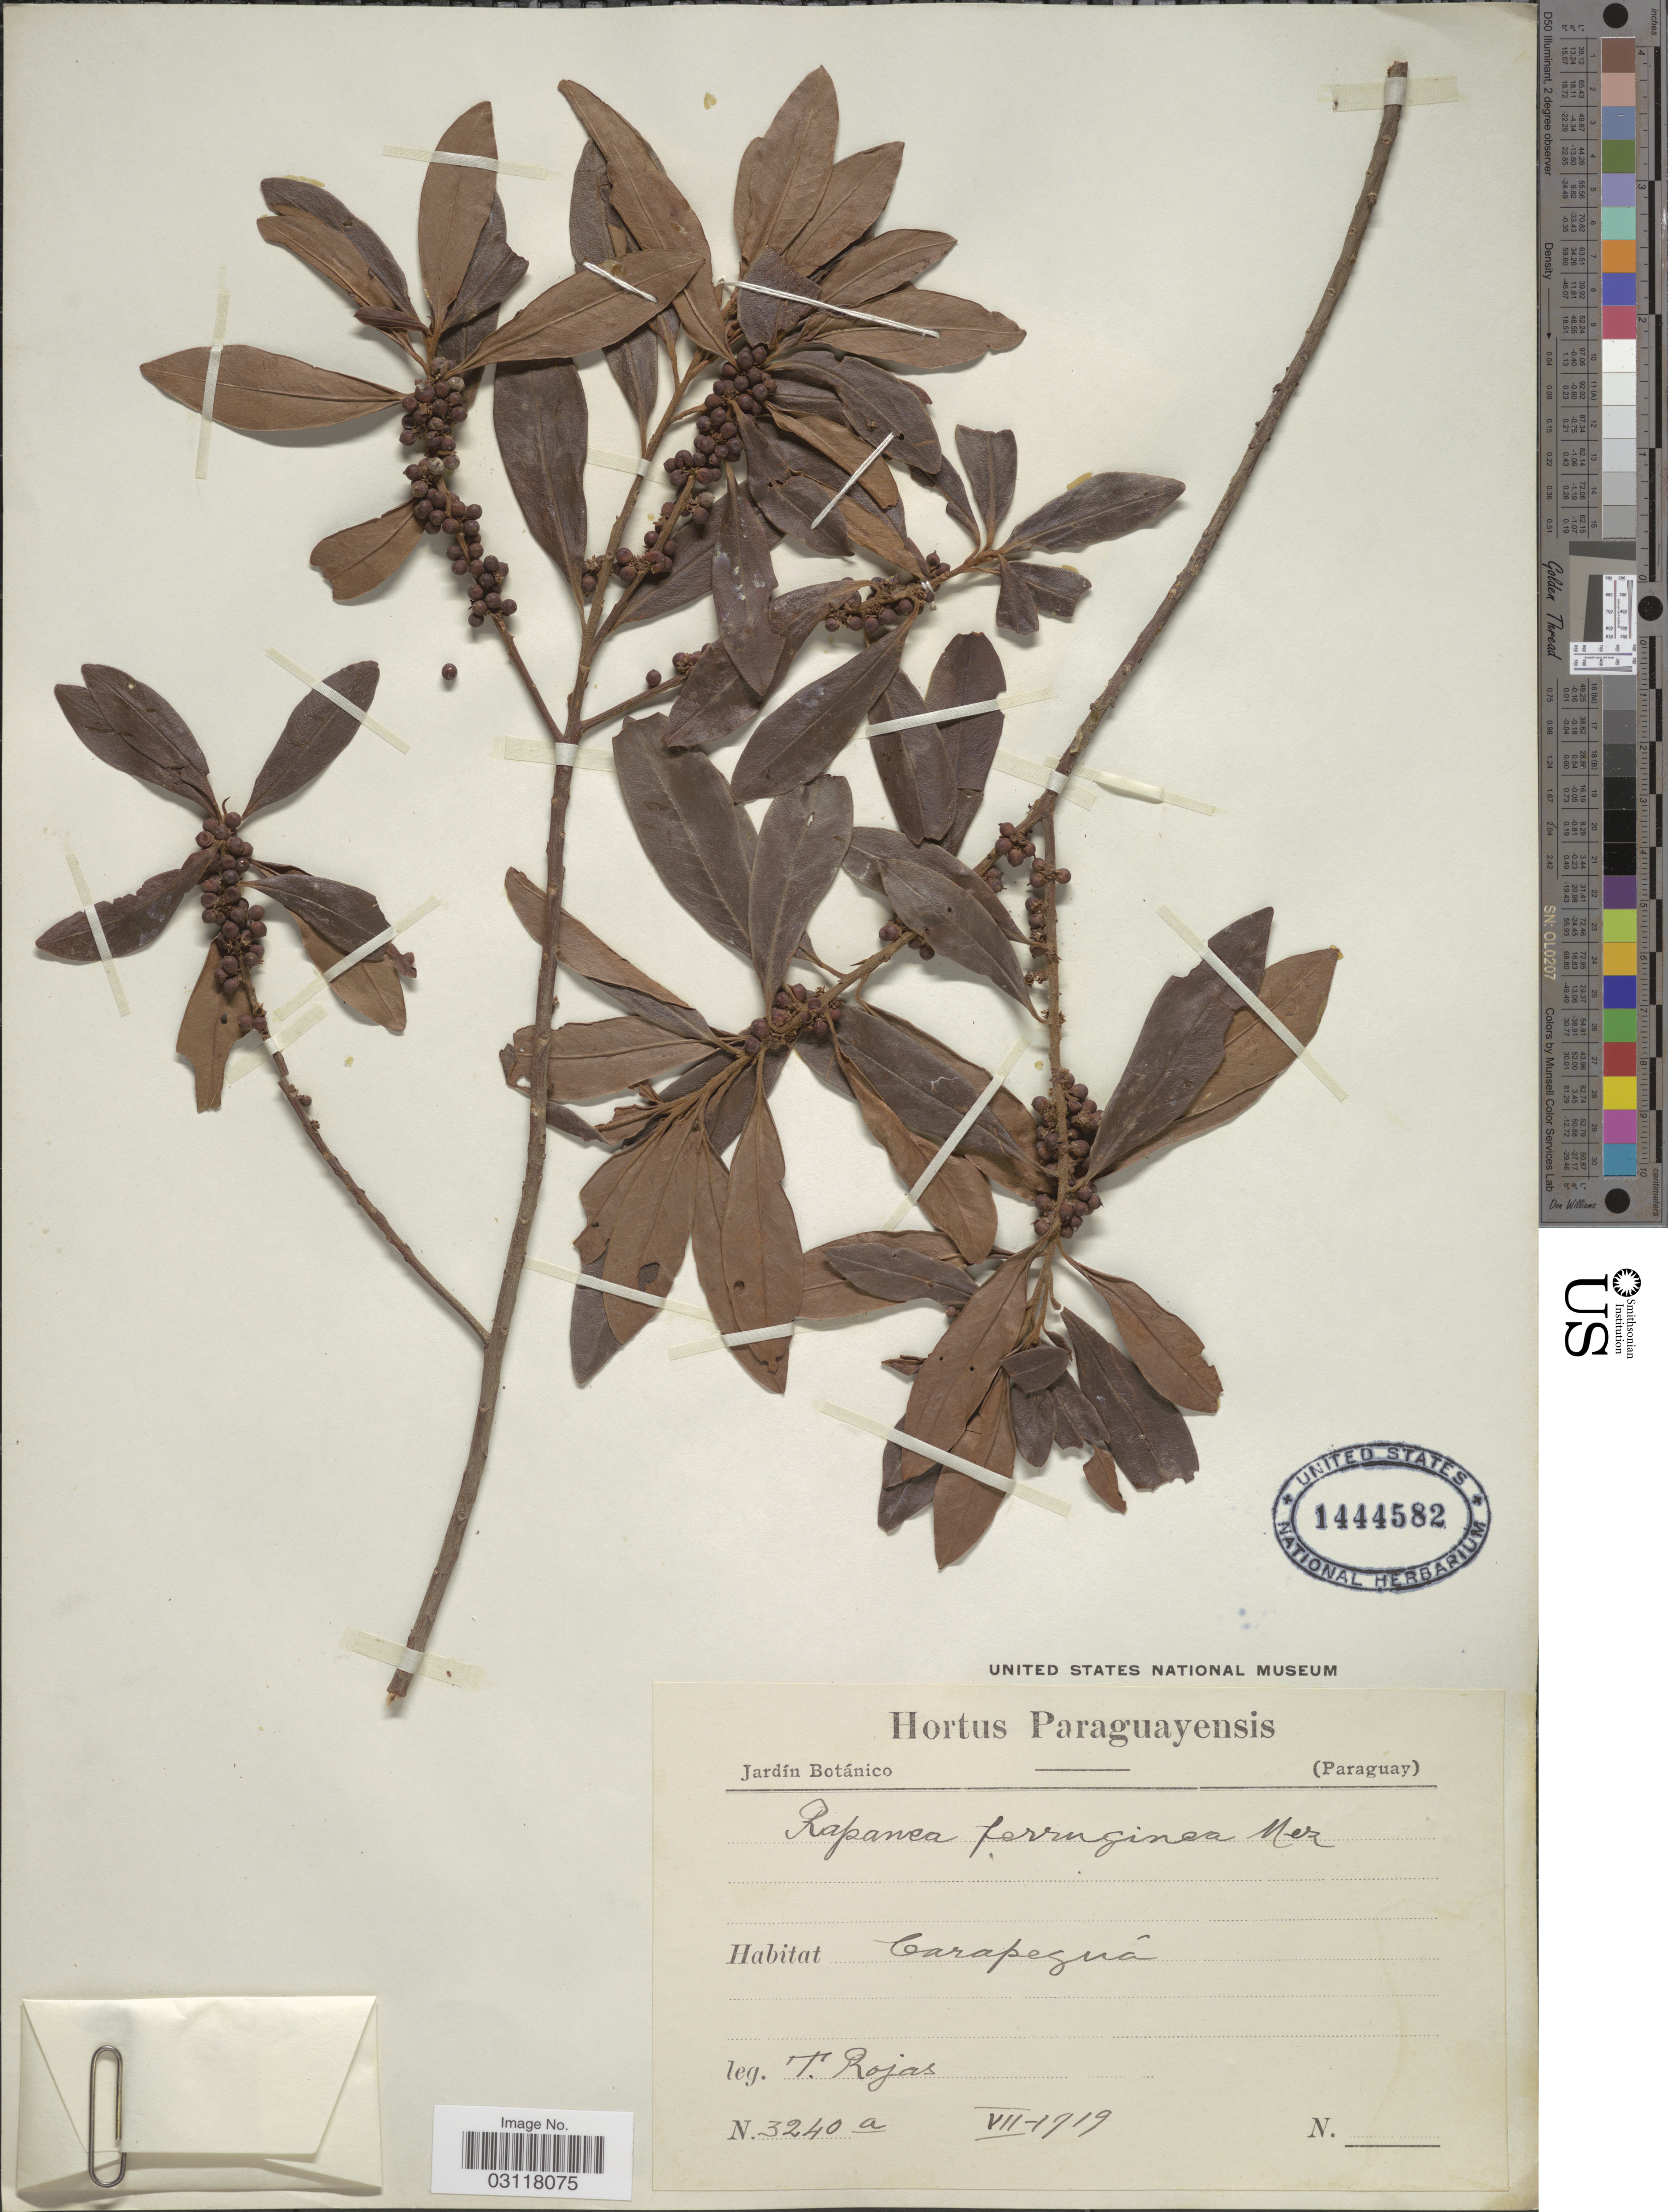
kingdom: Plantae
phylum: Tracheophyta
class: Magnoliopsida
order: Ericales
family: Primulaceae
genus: Rapanea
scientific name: Rapanea ferruginea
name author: (Ruiz & Pav.) Mez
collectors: T. Rojas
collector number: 3240a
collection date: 1919-07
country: Paraguay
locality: Carapeguá.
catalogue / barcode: US 1444582